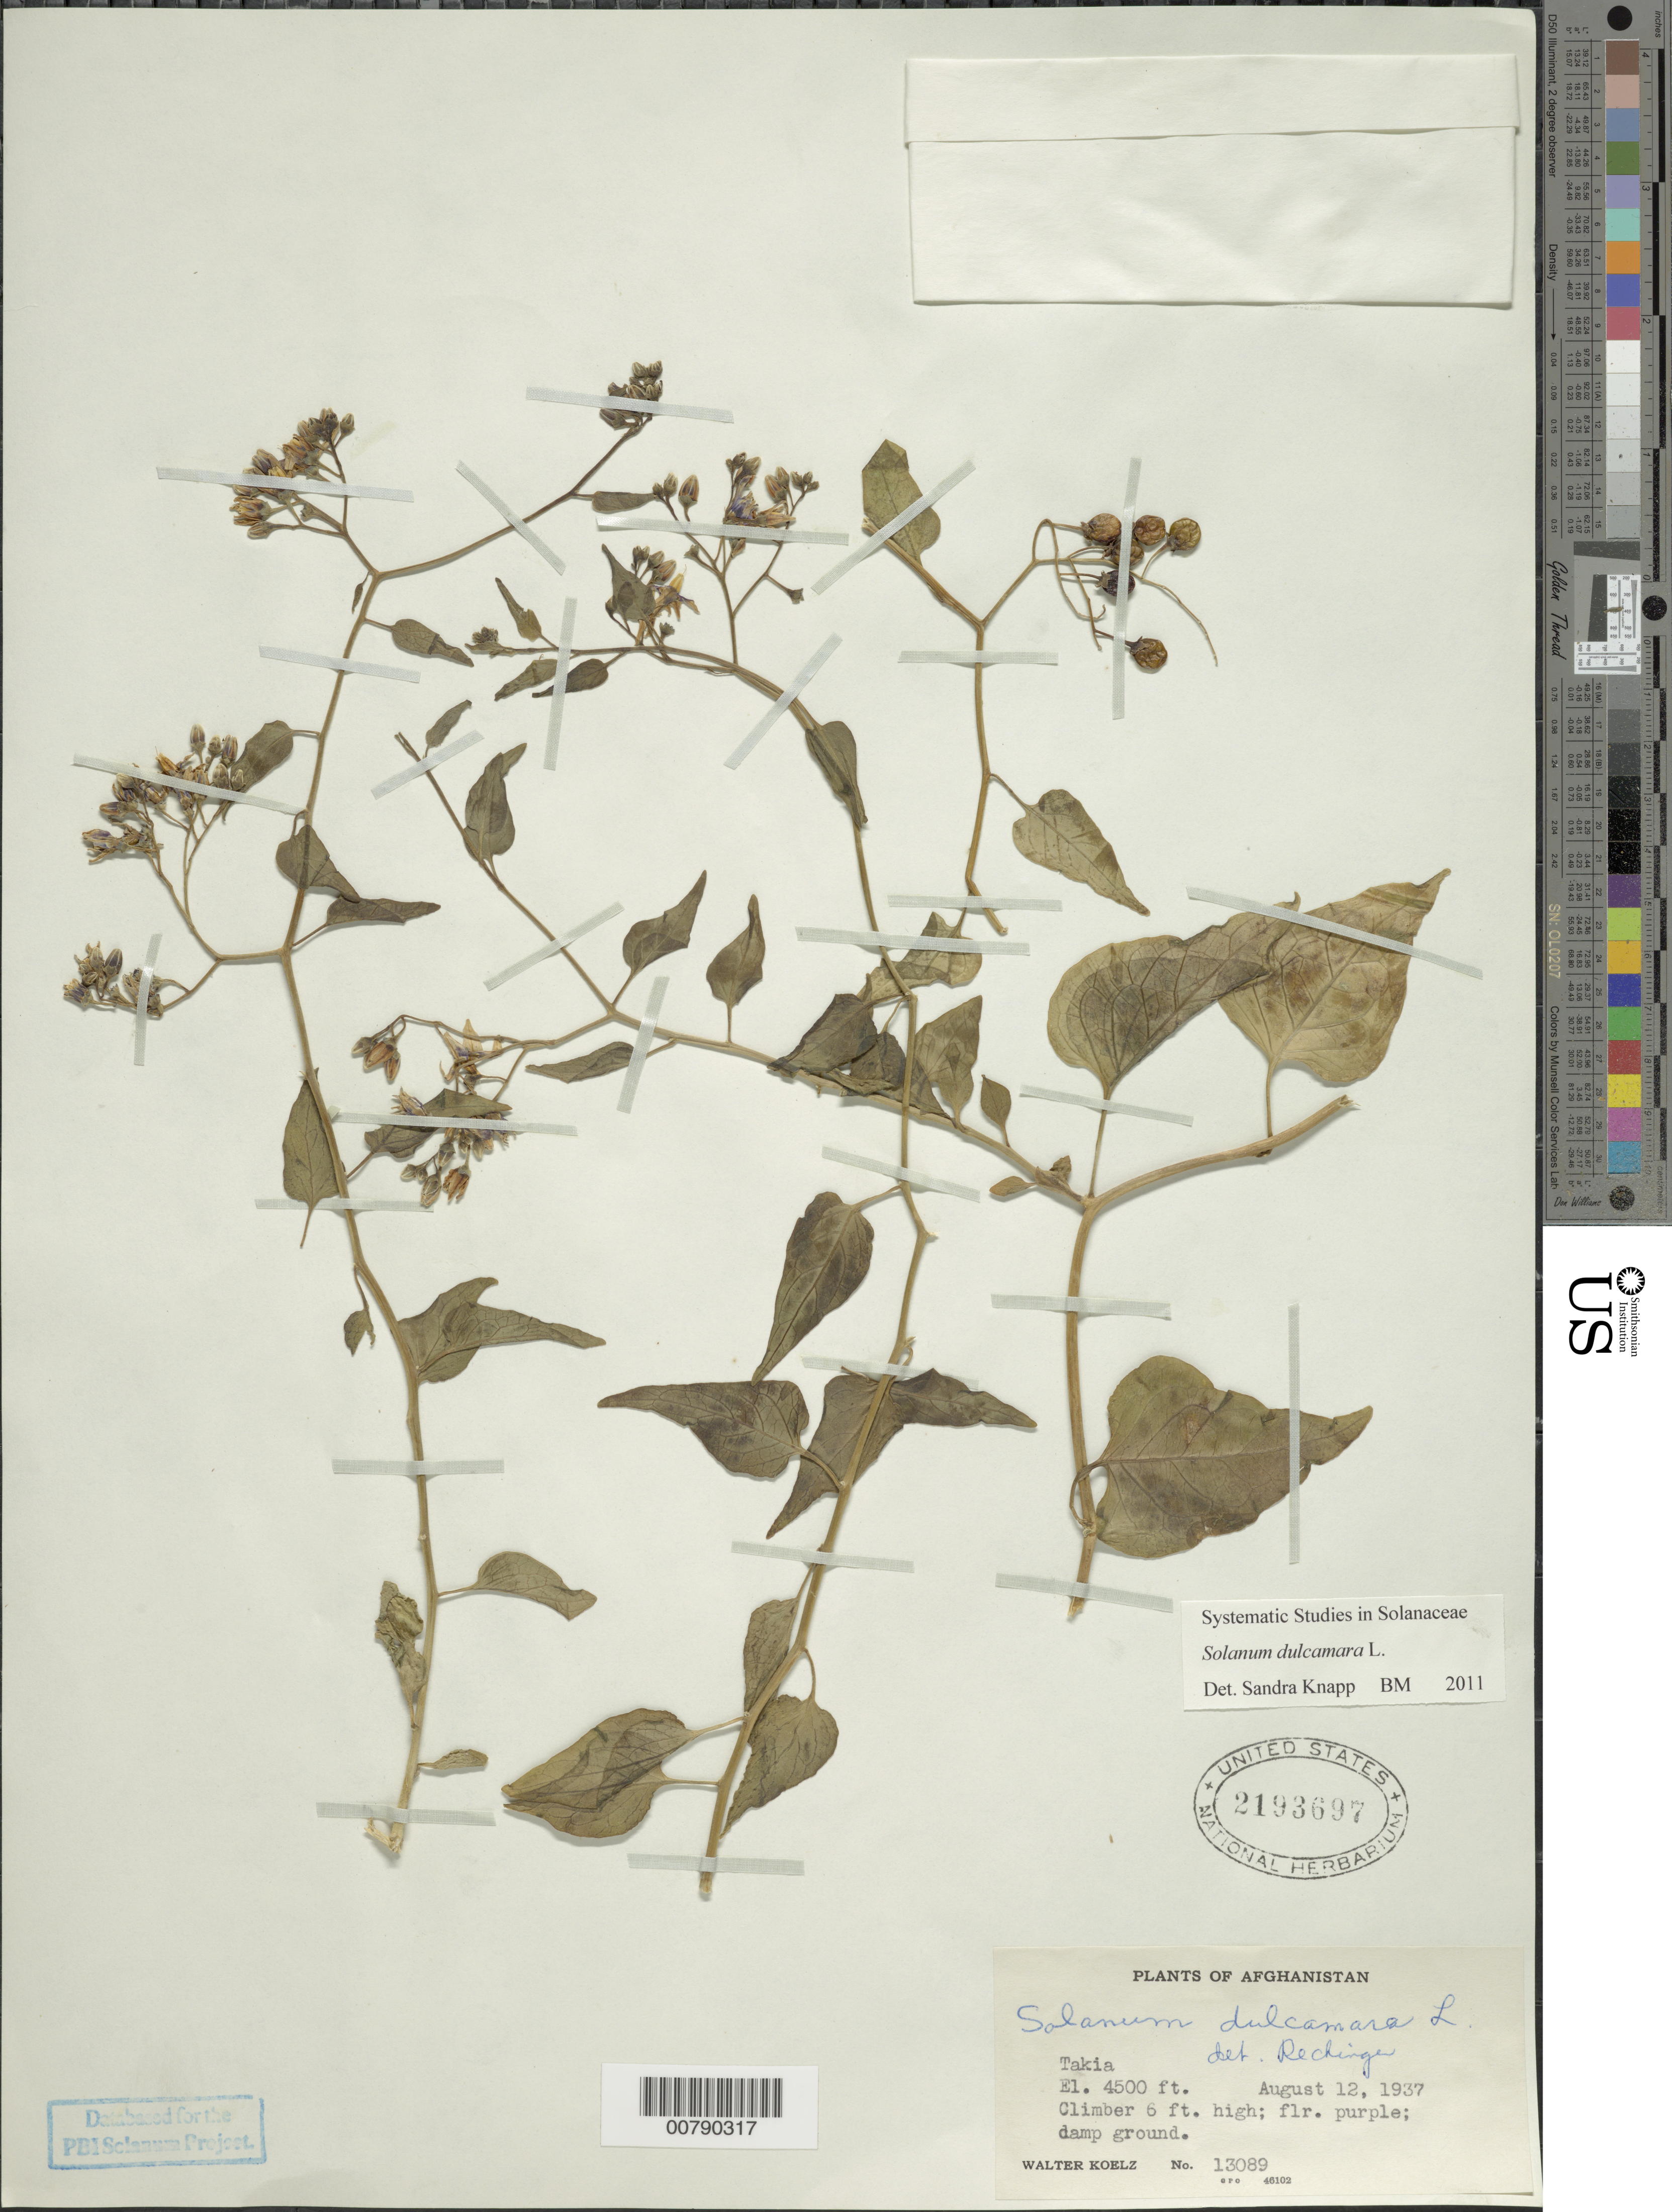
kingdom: Plantae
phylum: Tracheophyta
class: Magnoliopsida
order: Solanales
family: Solanaceae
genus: Solanum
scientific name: Solanum dulcamara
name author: L.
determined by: Knapp, S. D.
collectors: W. N. Koelz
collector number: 13089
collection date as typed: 12 Aug 1937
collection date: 1937-08-12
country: Afghanistan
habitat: damp ground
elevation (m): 1371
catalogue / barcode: US 2193697